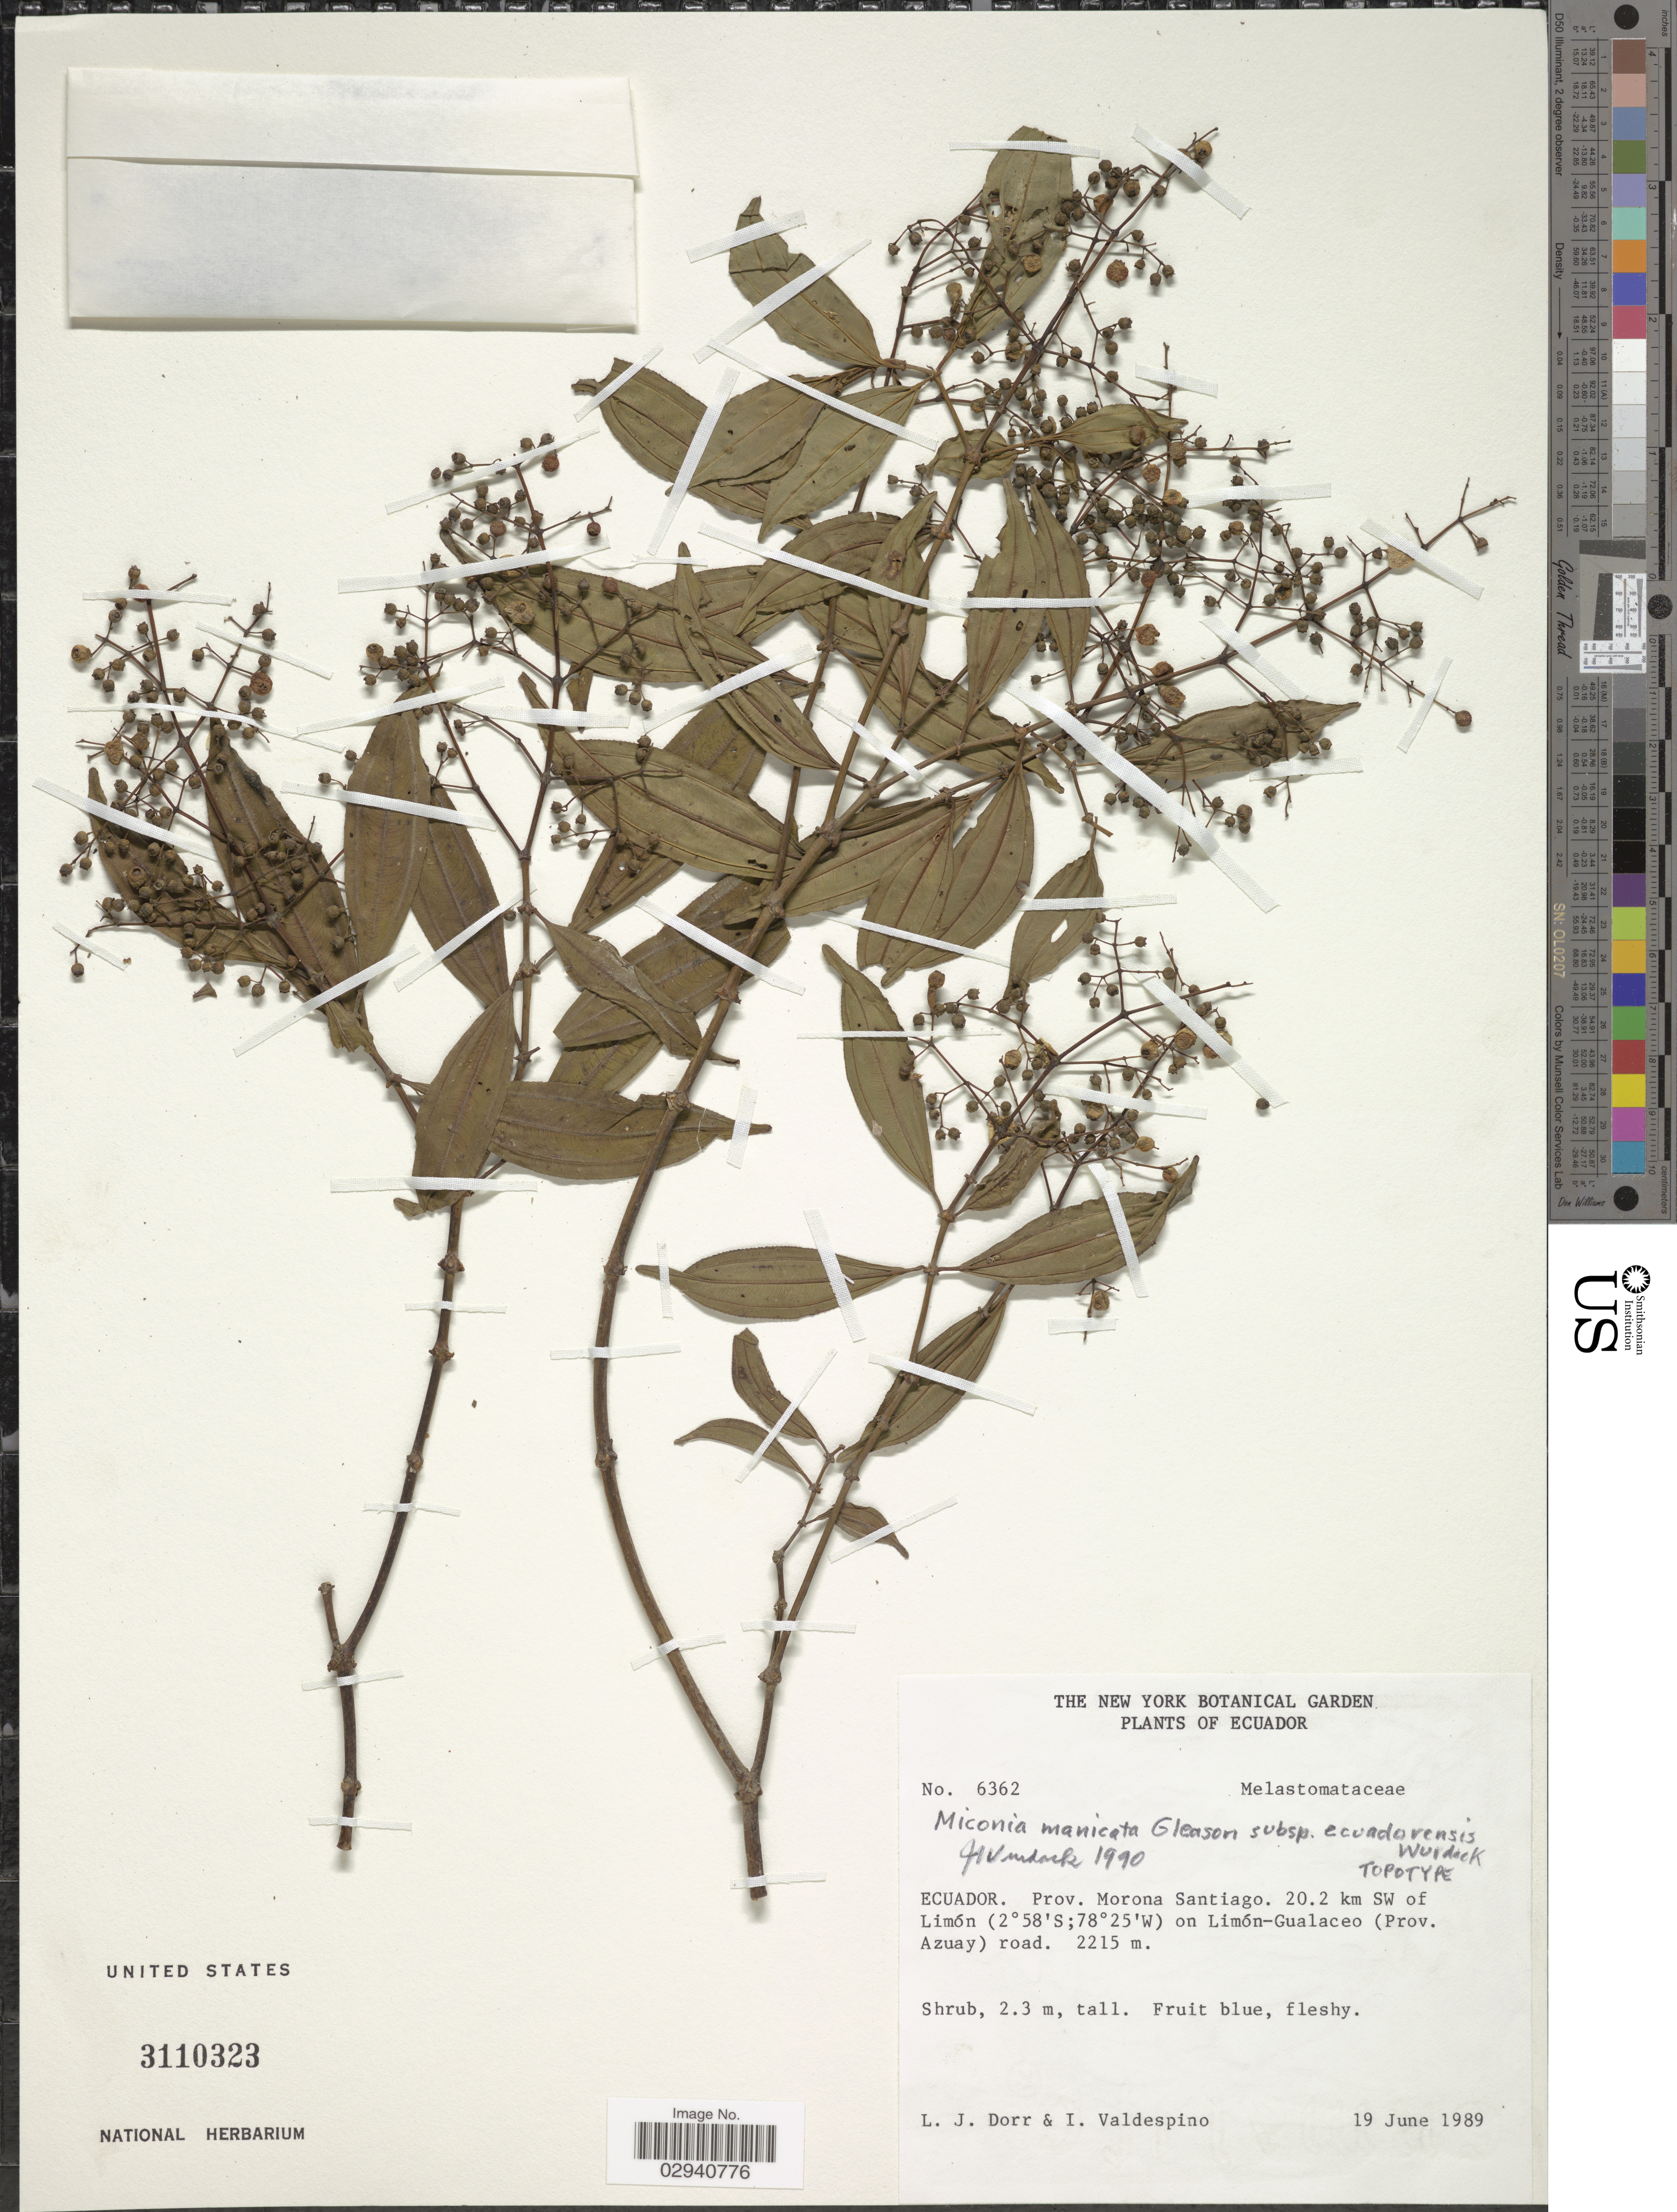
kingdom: Plantae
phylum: Tracheophyta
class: Magnoliopsida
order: Myrtales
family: Melastomataceae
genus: Miconia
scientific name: Miconia manicata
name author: Cogn. & Gleason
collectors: L. J. Dorr & I. Valdespino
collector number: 6362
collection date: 1989-06-19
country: Ecuador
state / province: Morona-Santiago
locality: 20.2 km SW of Limón on Limón-Gualaceo (Prov. Azuay) road.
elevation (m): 2215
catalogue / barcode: US 3110323